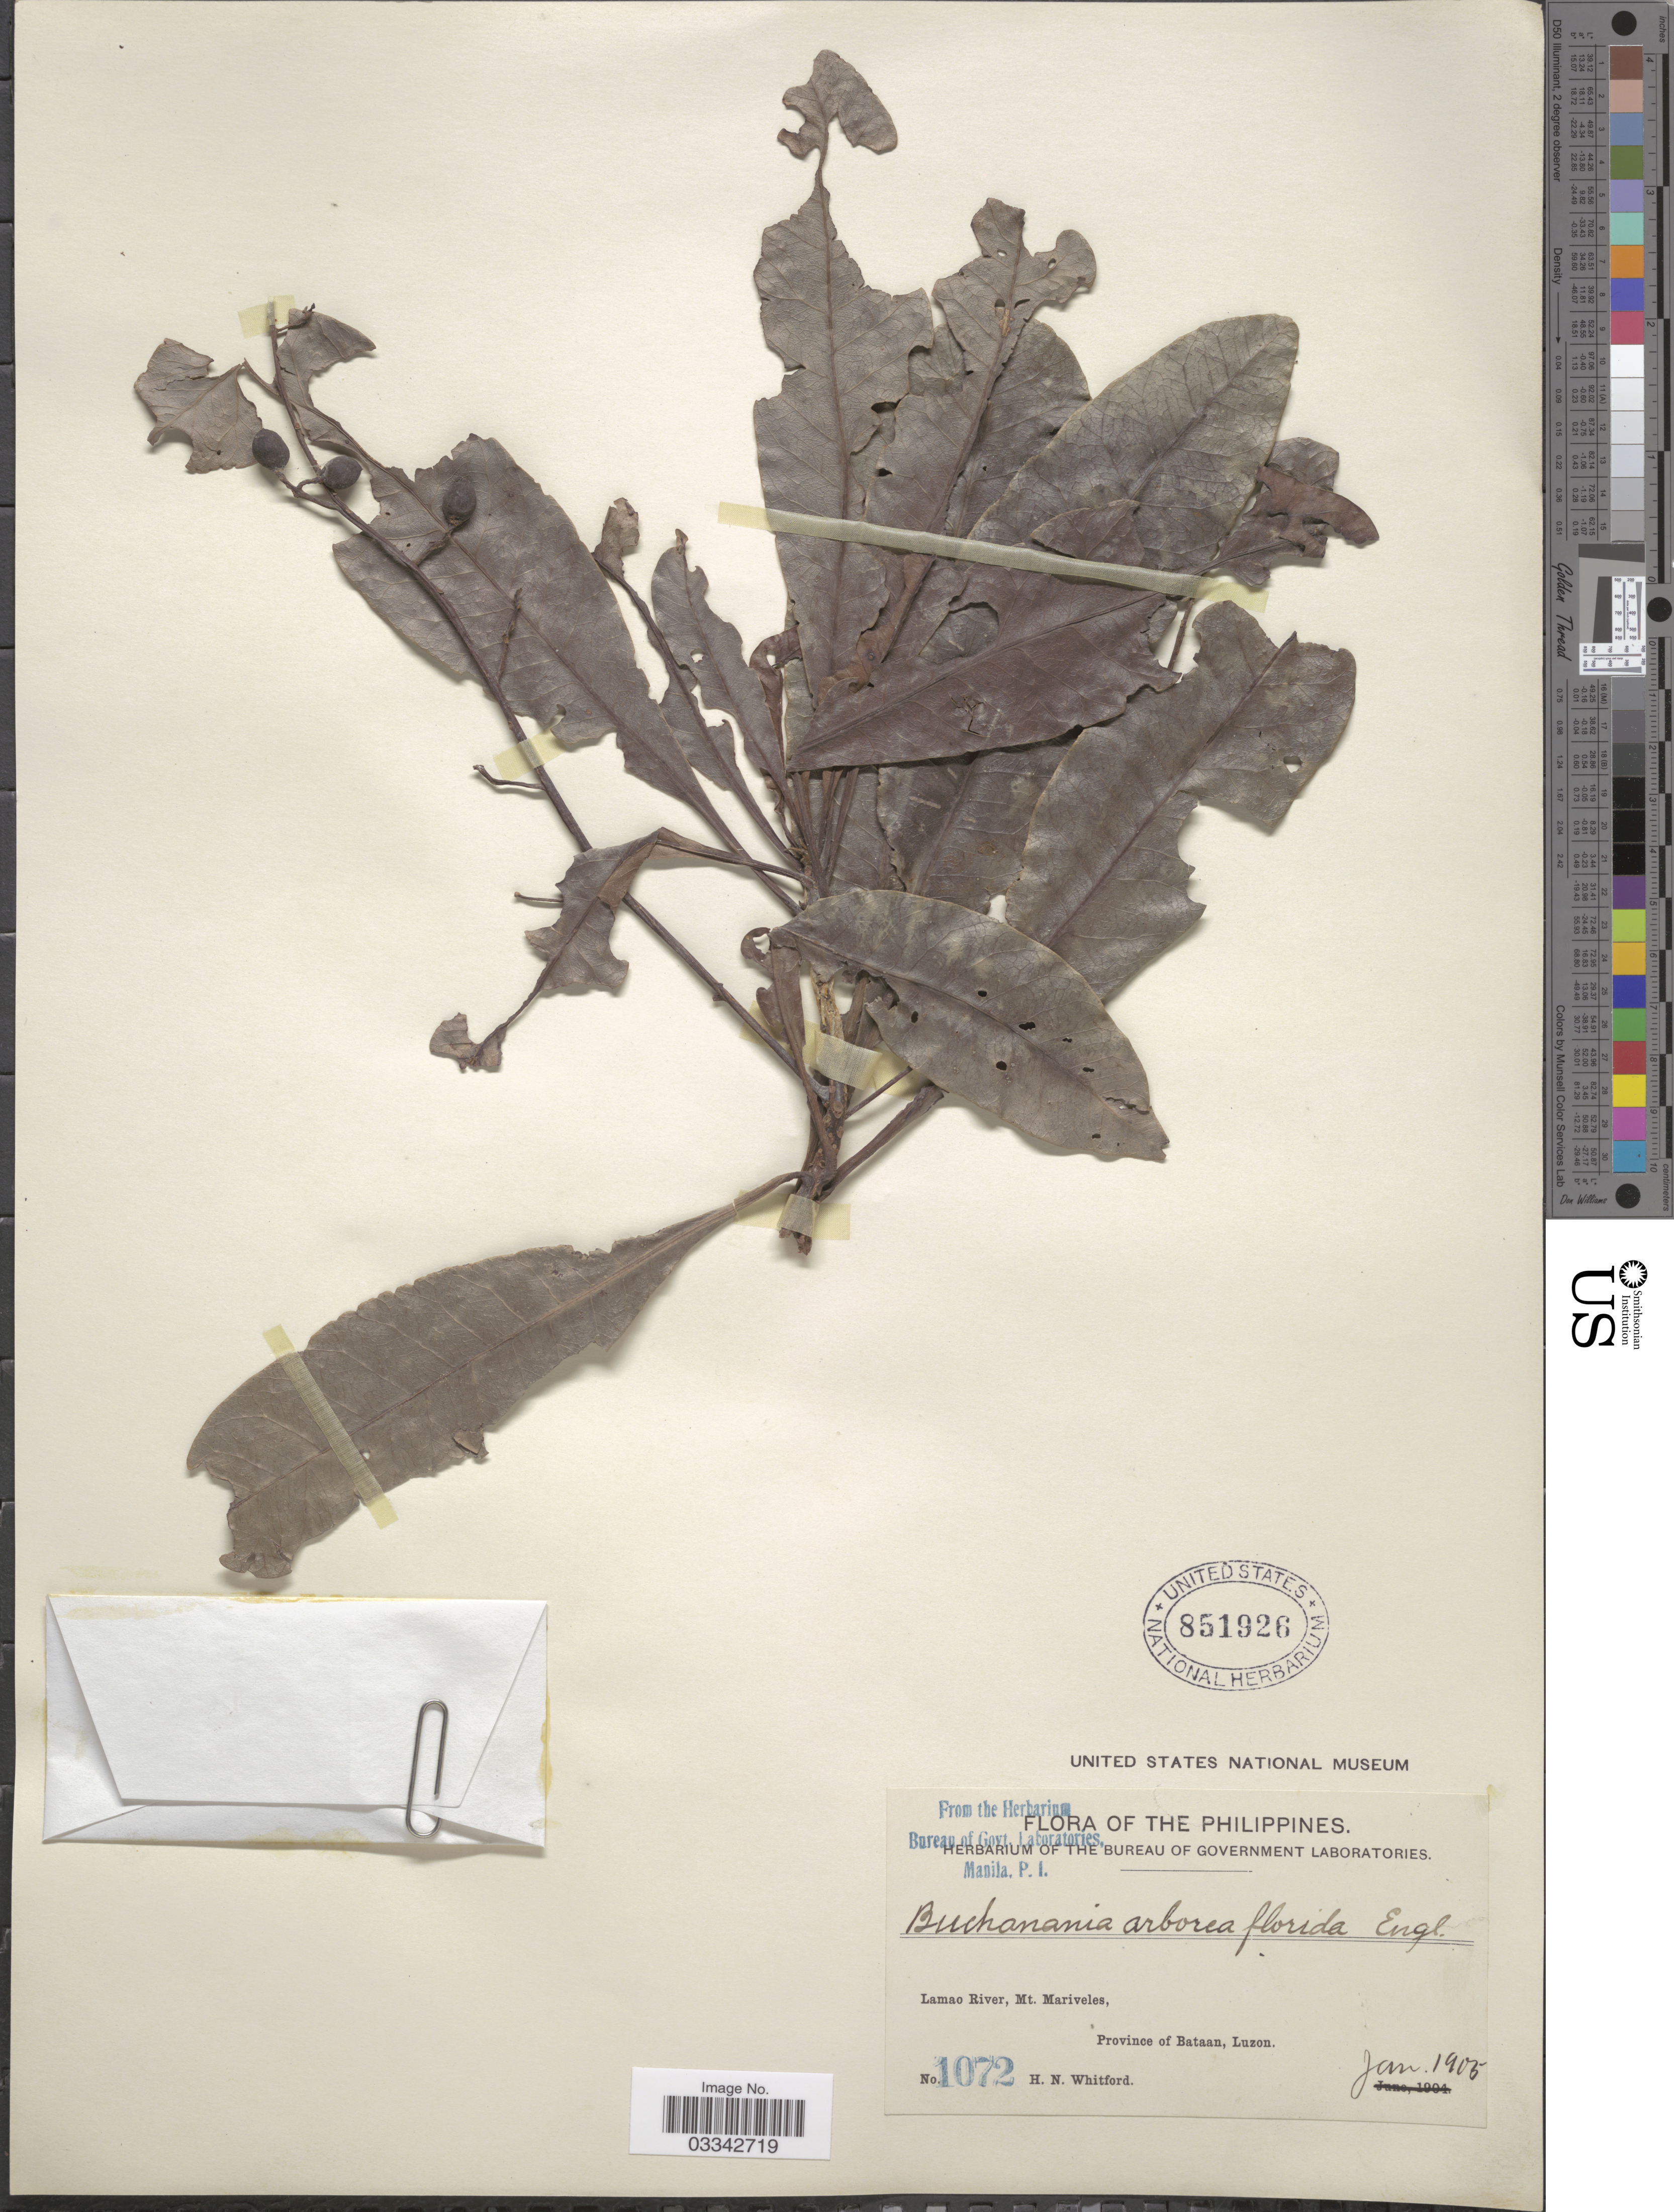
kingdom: Plantae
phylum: Tracheophyta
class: Magnoliopsida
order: Sapindales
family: Anacardiaceae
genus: Buchanania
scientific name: Buchanania arborescens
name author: (Blume) Blume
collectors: H. N. Whitford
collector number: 1072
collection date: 1905-01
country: Philippines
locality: Lamao River, Province of Bataan, Luzon.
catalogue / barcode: US 851926